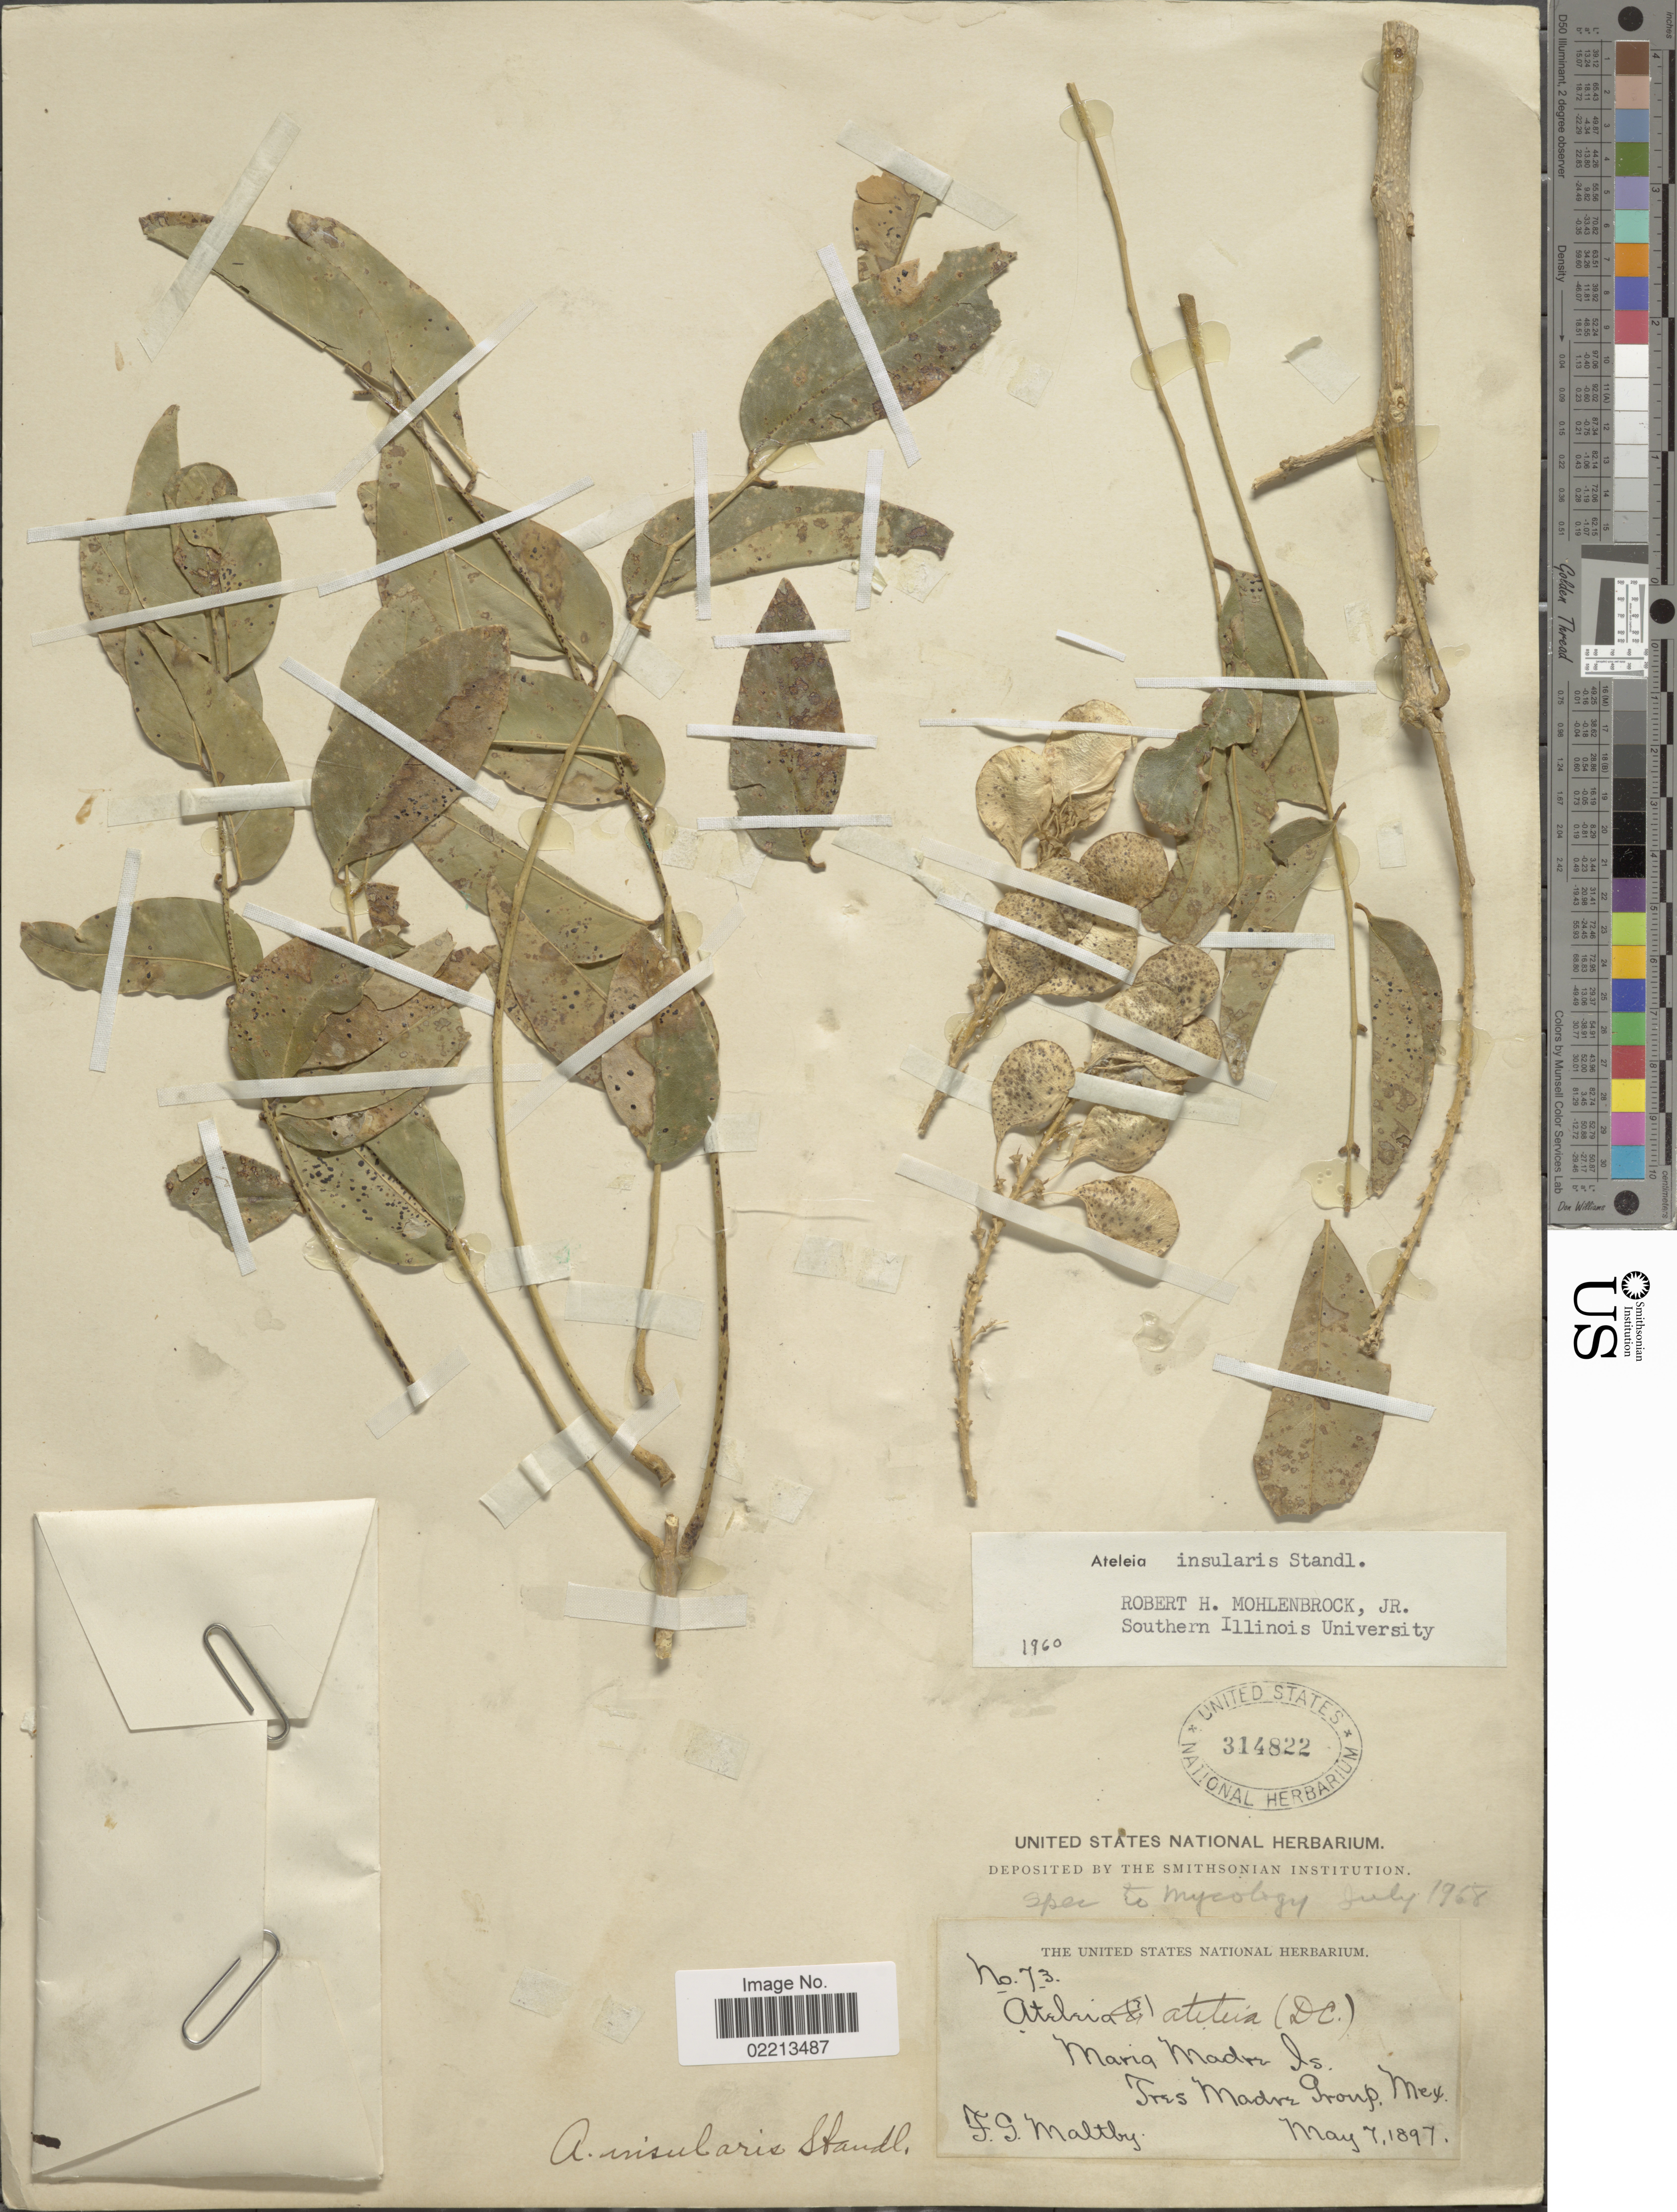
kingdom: Plantae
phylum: Tracheophyta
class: Magnoliopsida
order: Fabales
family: Fabaceae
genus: Ateleia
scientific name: Ateleia insularis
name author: Standl.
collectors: F. S. Maltby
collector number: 73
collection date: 1897-05-07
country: Mexico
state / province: Nayarit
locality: Maria Madre Is. Tres Madre Group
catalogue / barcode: US 314822